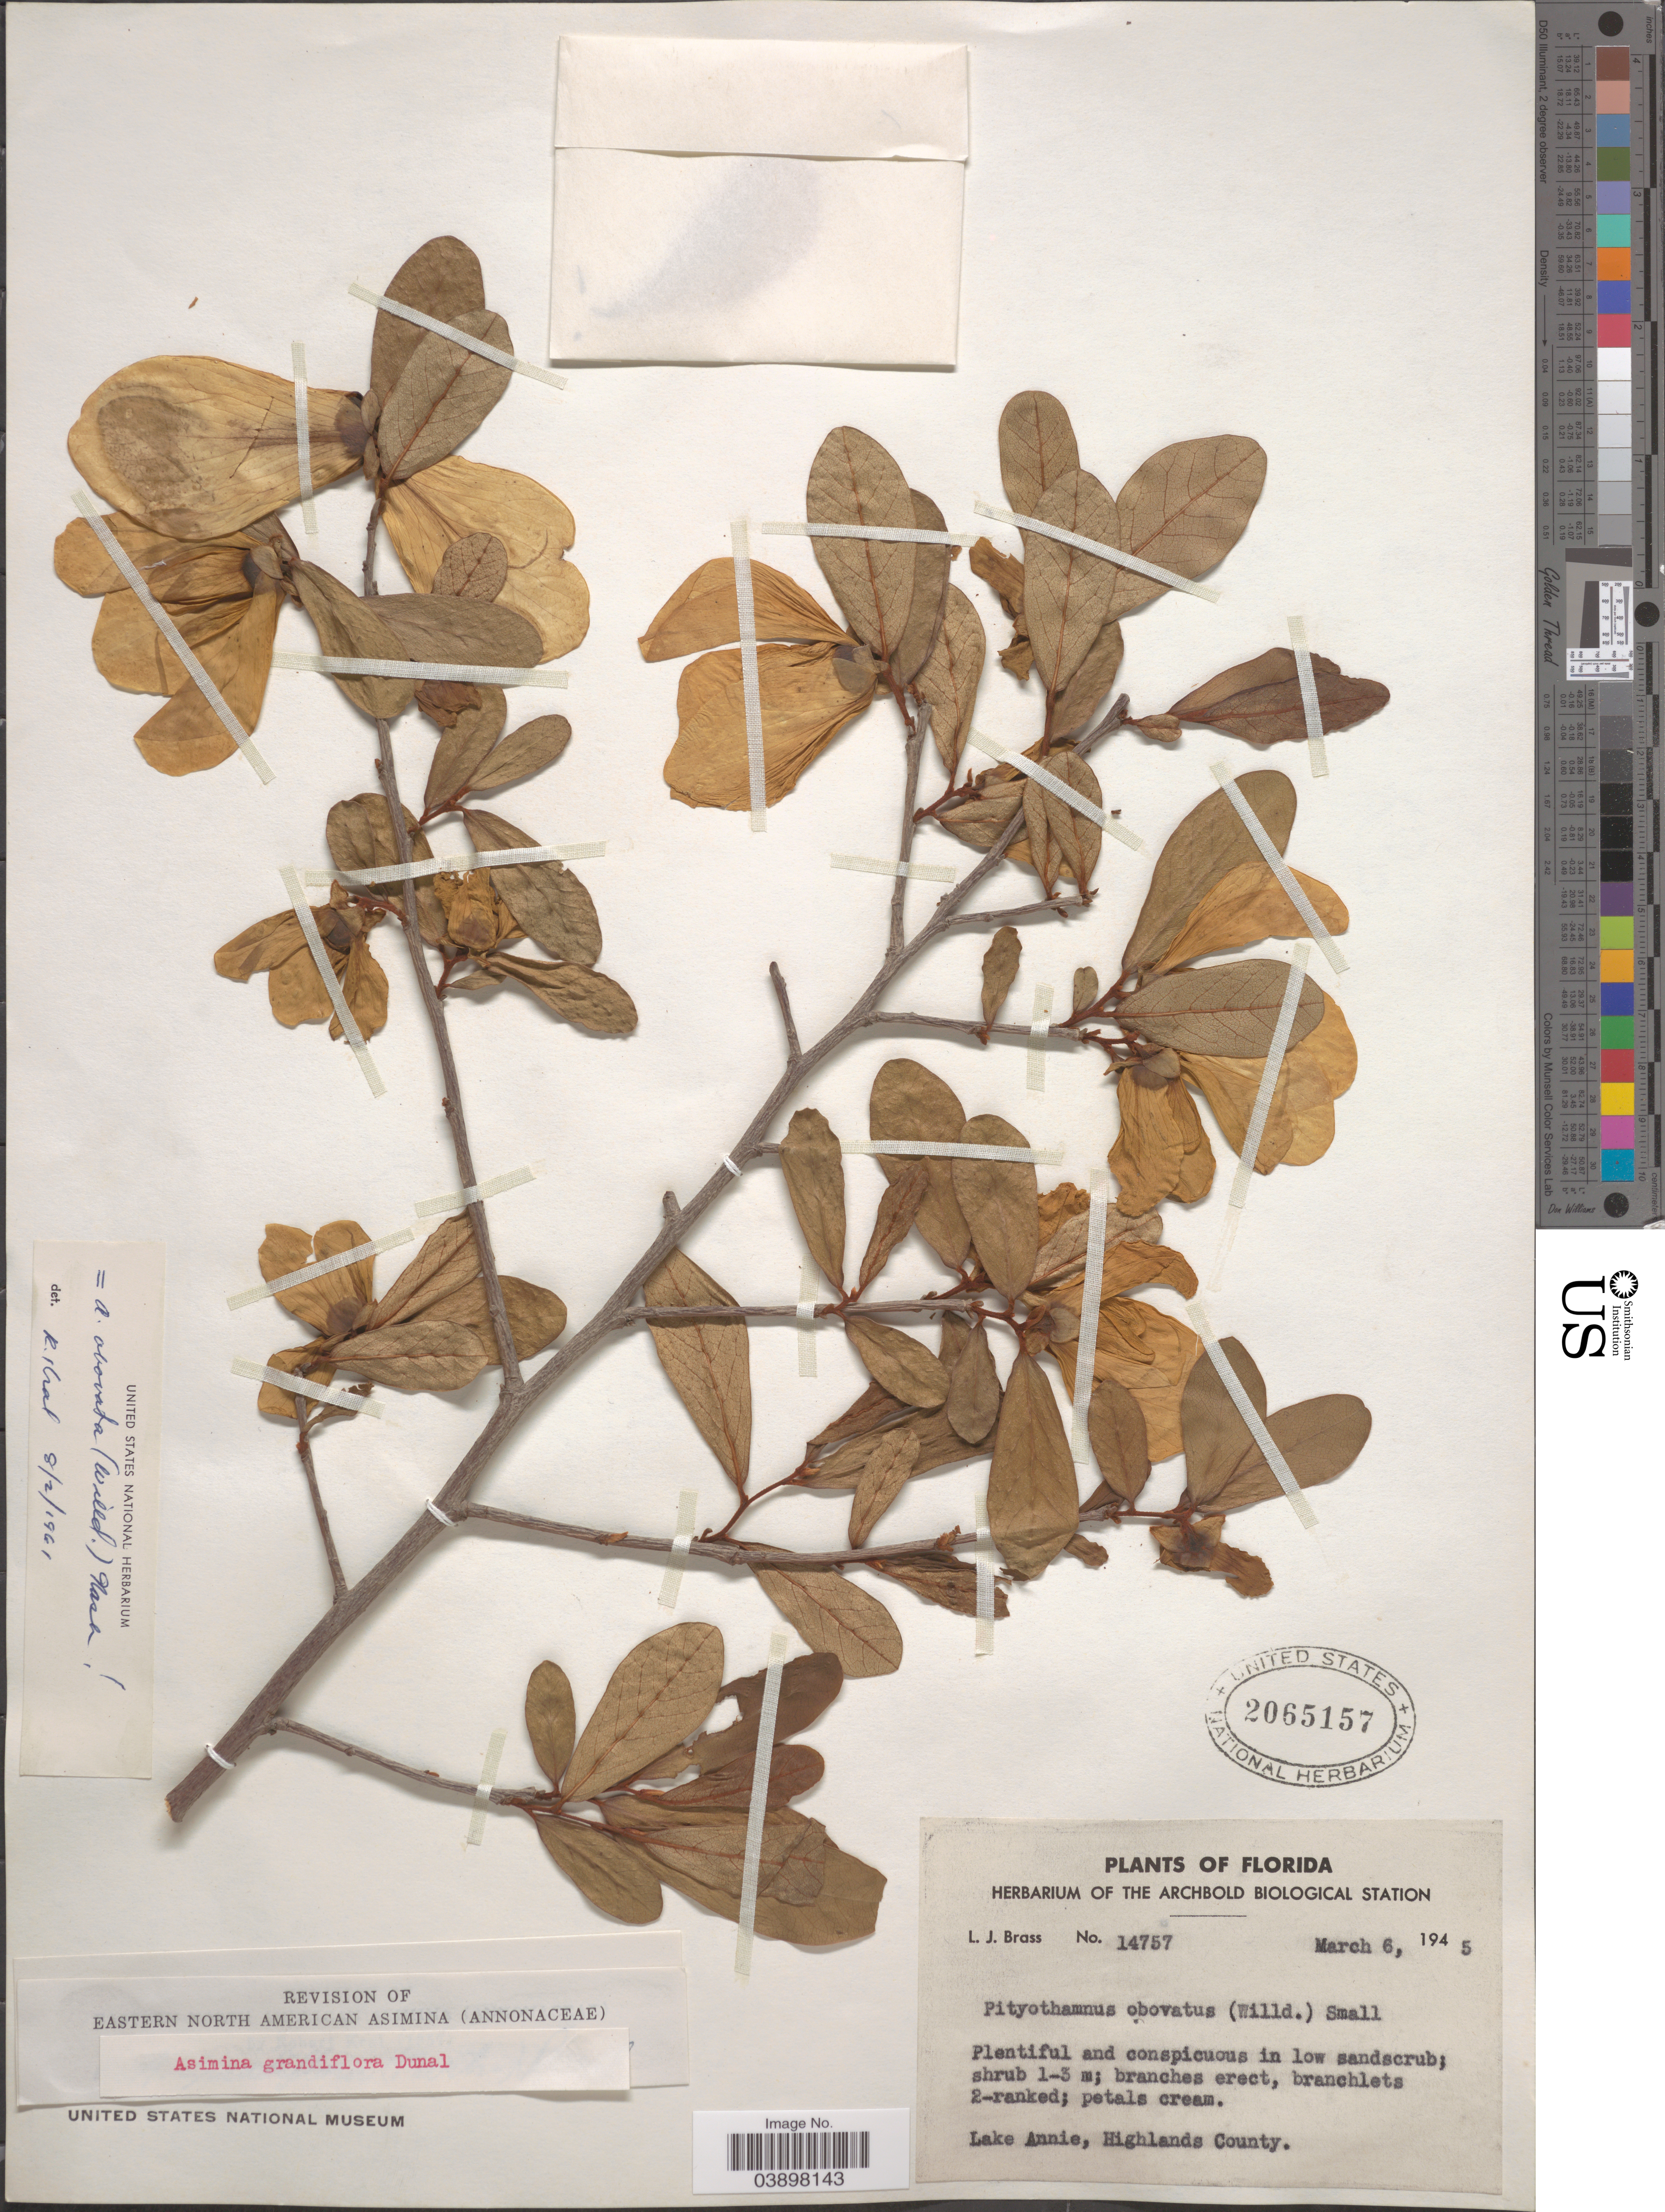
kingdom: Plantae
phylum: Tracheophyta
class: Magnoliopsida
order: Magnoliales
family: Annonaceae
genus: Asimina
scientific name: Asimina obovata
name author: (Willd.) Nash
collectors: L. J. Brass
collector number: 14757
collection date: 1945-03-06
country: United States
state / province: Florida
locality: Lake Annie, Highlands County.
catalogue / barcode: US 2065157